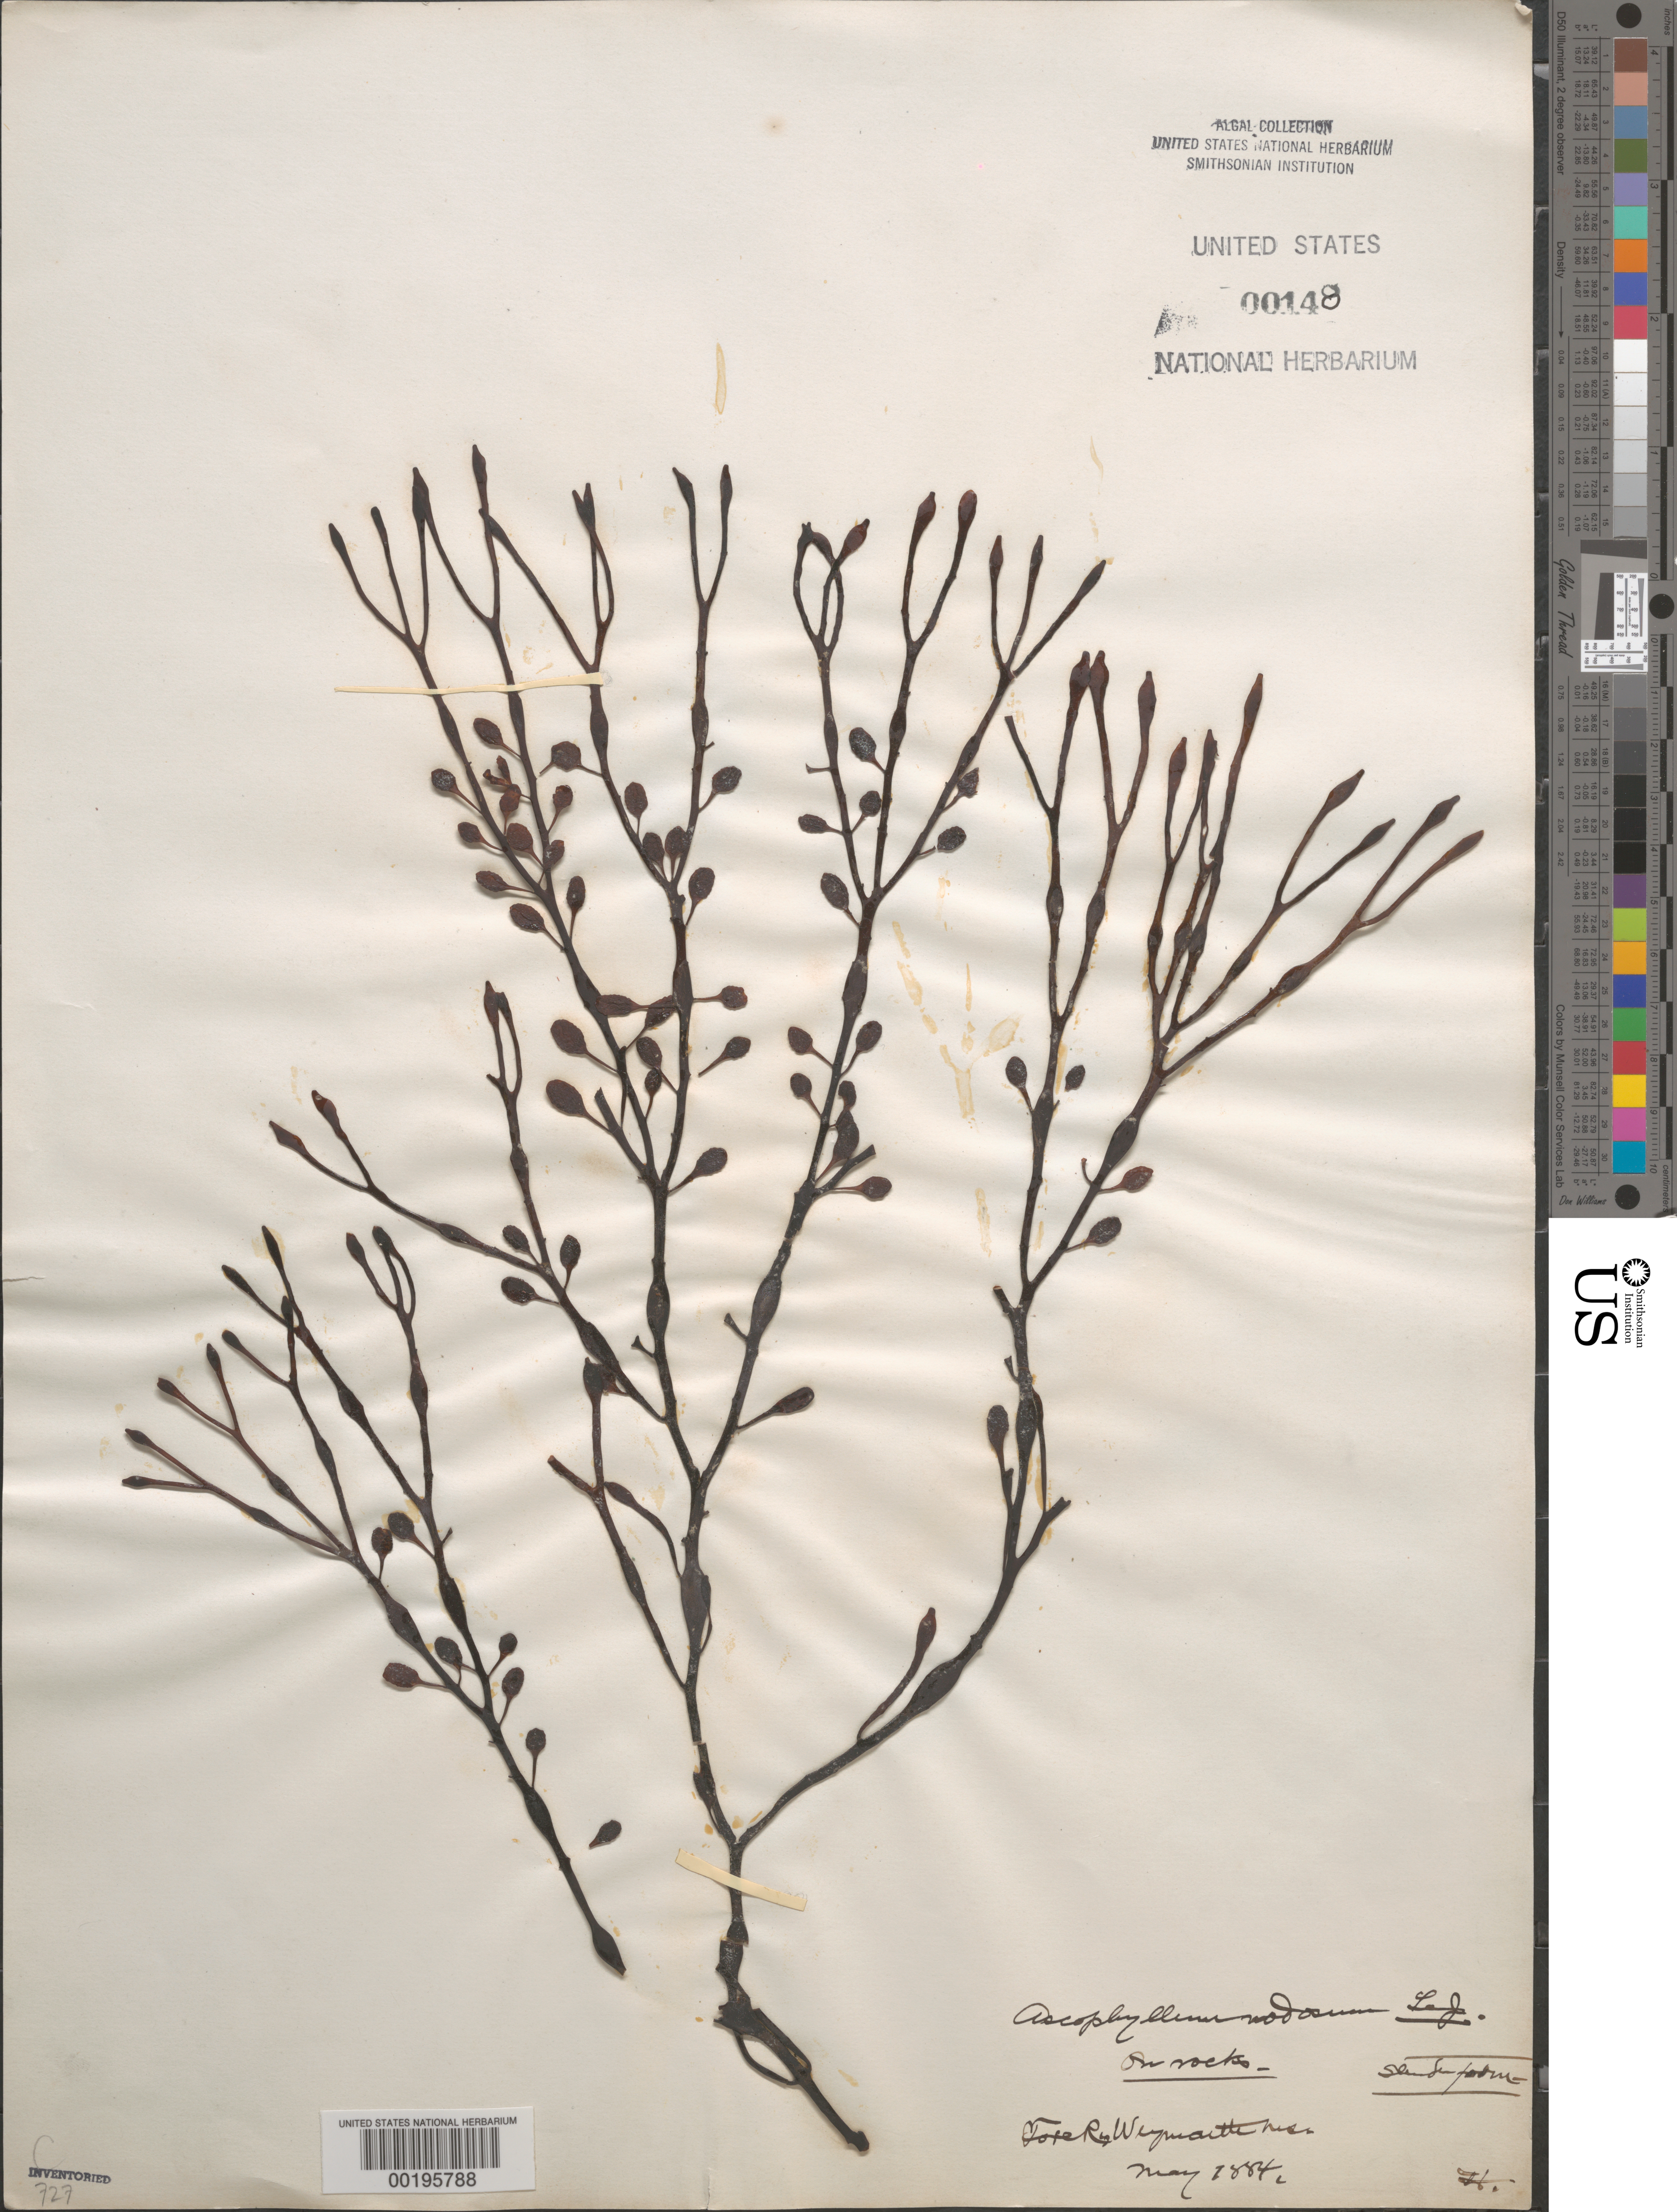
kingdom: Chromista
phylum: Ochrophyta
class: Phaeophyceae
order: Fucales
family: Fucaceae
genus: Ascophyllum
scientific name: Ascophyllum nodosum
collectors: J. Humphrey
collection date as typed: May 1884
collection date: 1884-05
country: United States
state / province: Massachusetts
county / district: Norfolk County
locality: Fore River, Weymouth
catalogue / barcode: US 148